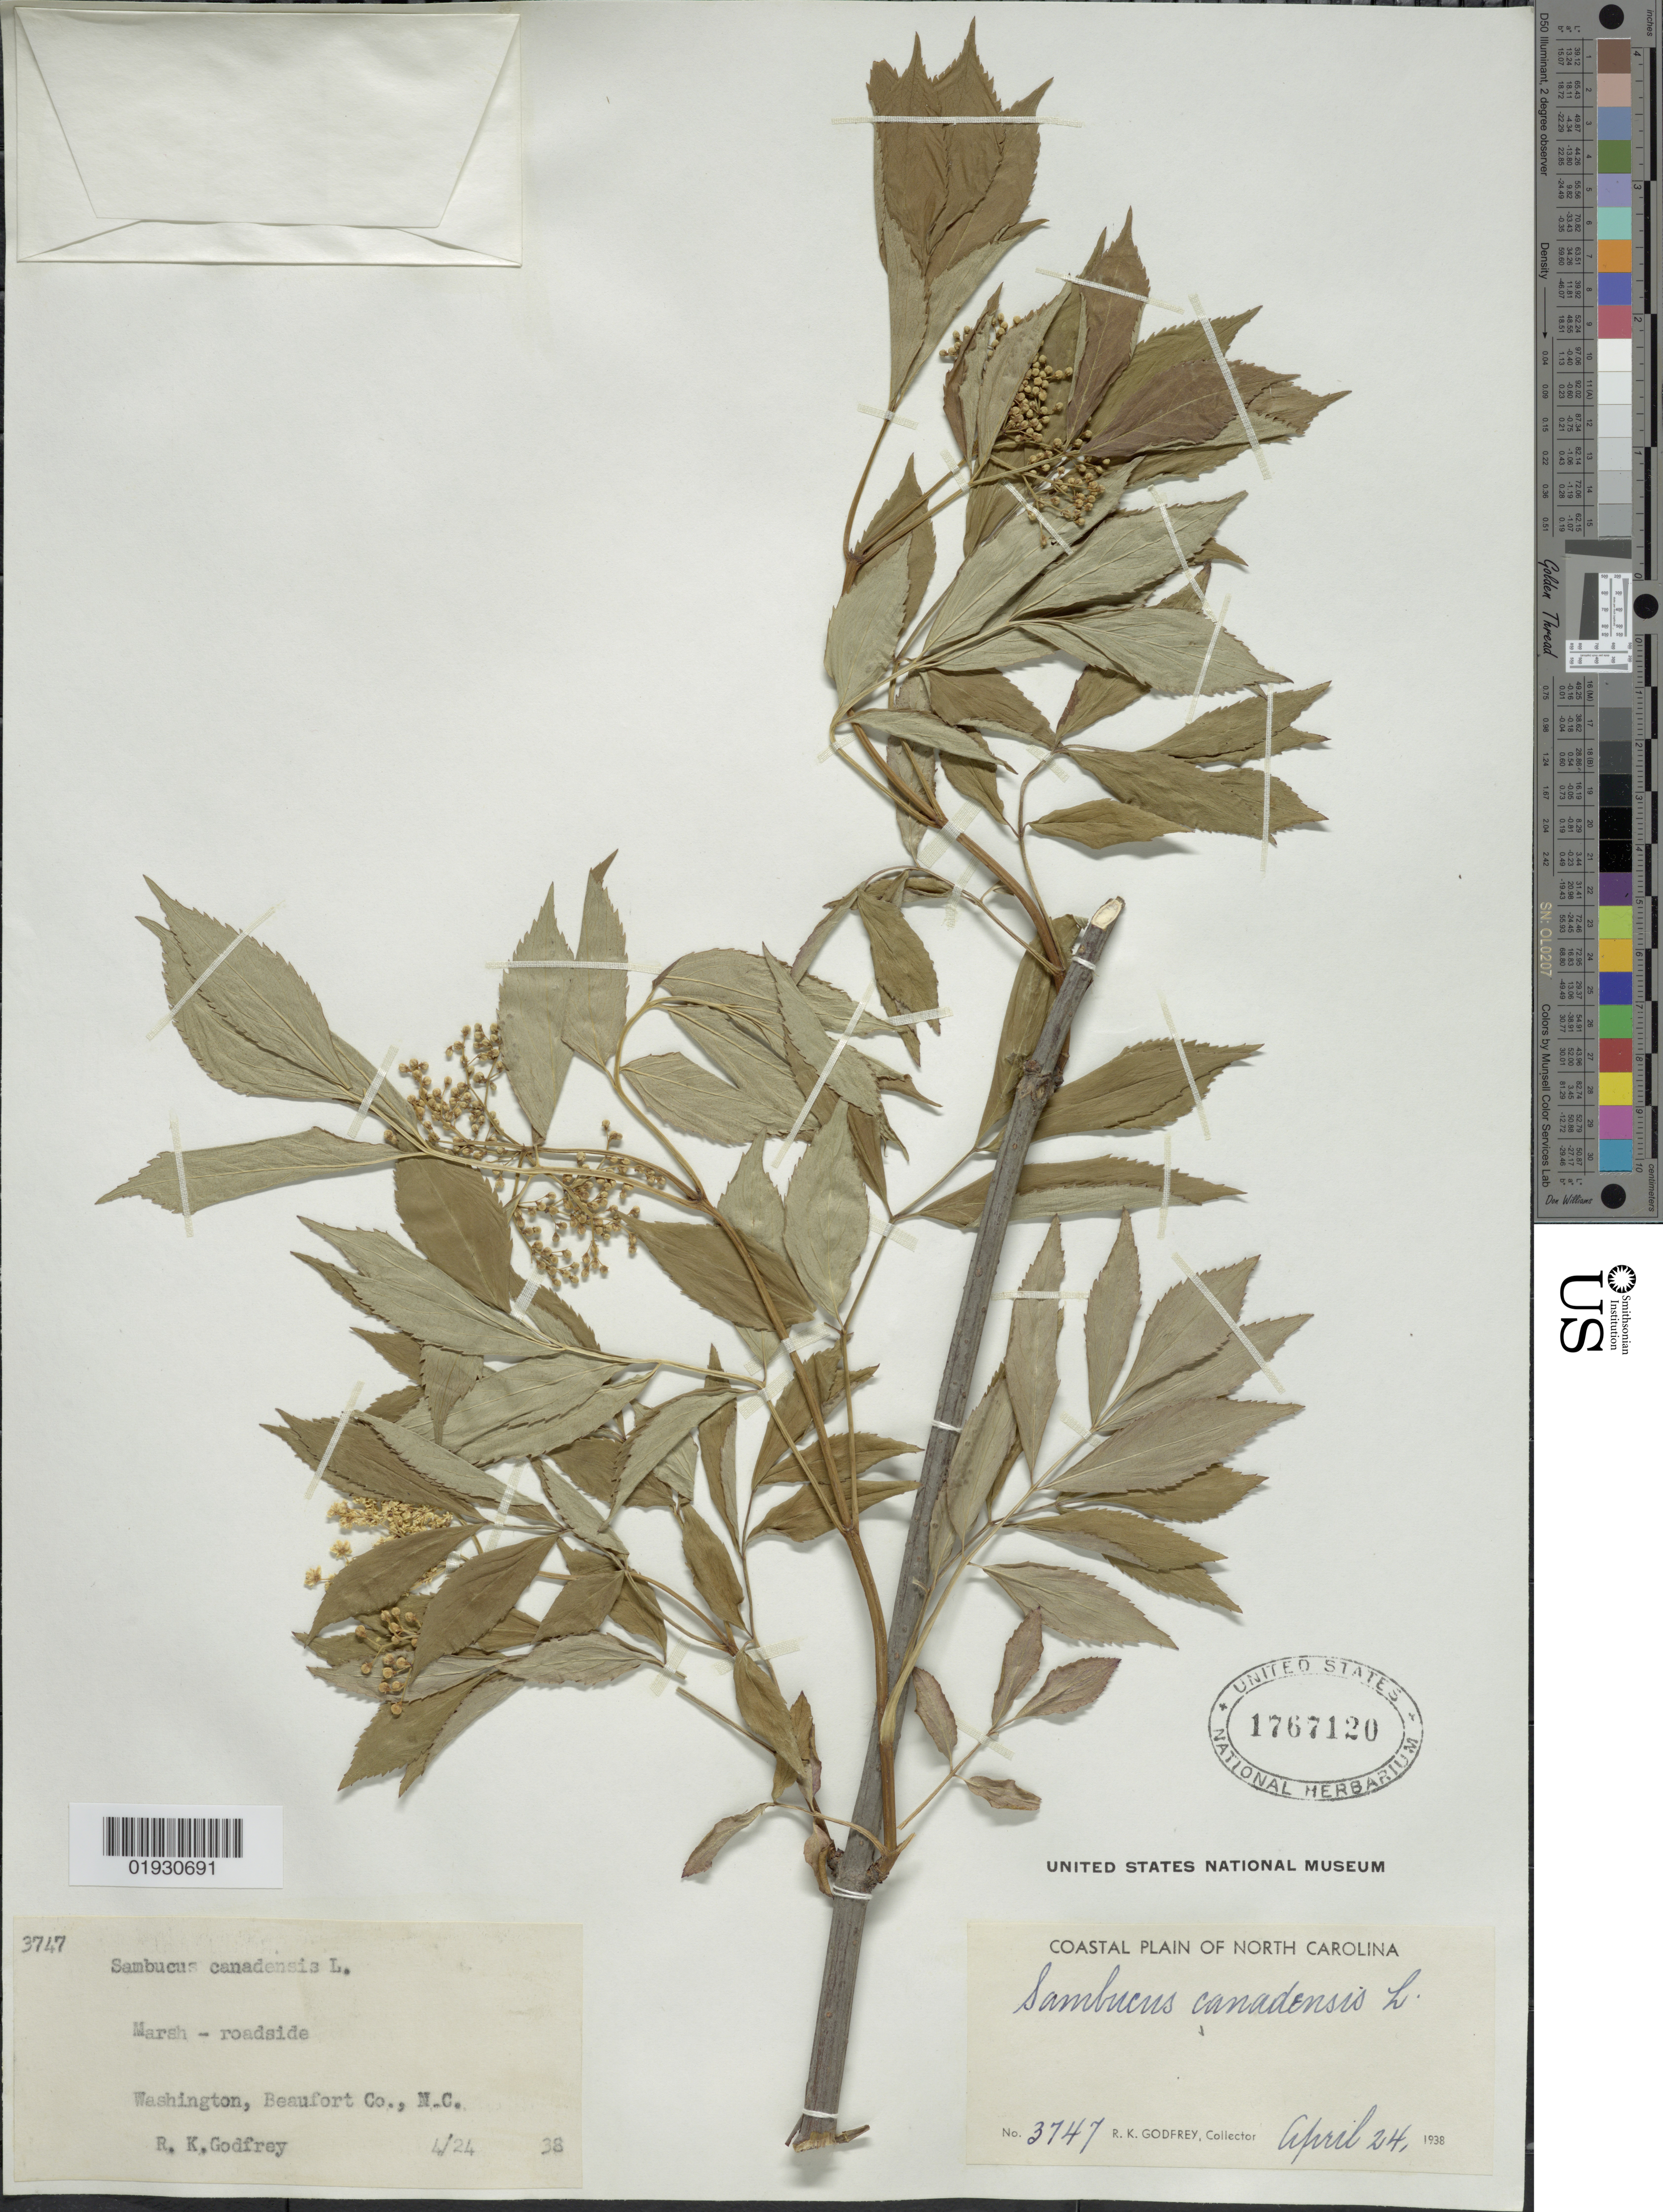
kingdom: Plantae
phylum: Tracheophyta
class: Magnoliopsida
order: Dipsacales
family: Viburnaceae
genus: Sambucus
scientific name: Sambucus canadensis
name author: L.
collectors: R. K. Godfrey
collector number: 3747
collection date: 1938-04-24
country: United States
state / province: North Carolina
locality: Washington, Beaufort Co., N.C.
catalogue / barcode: US 1767120